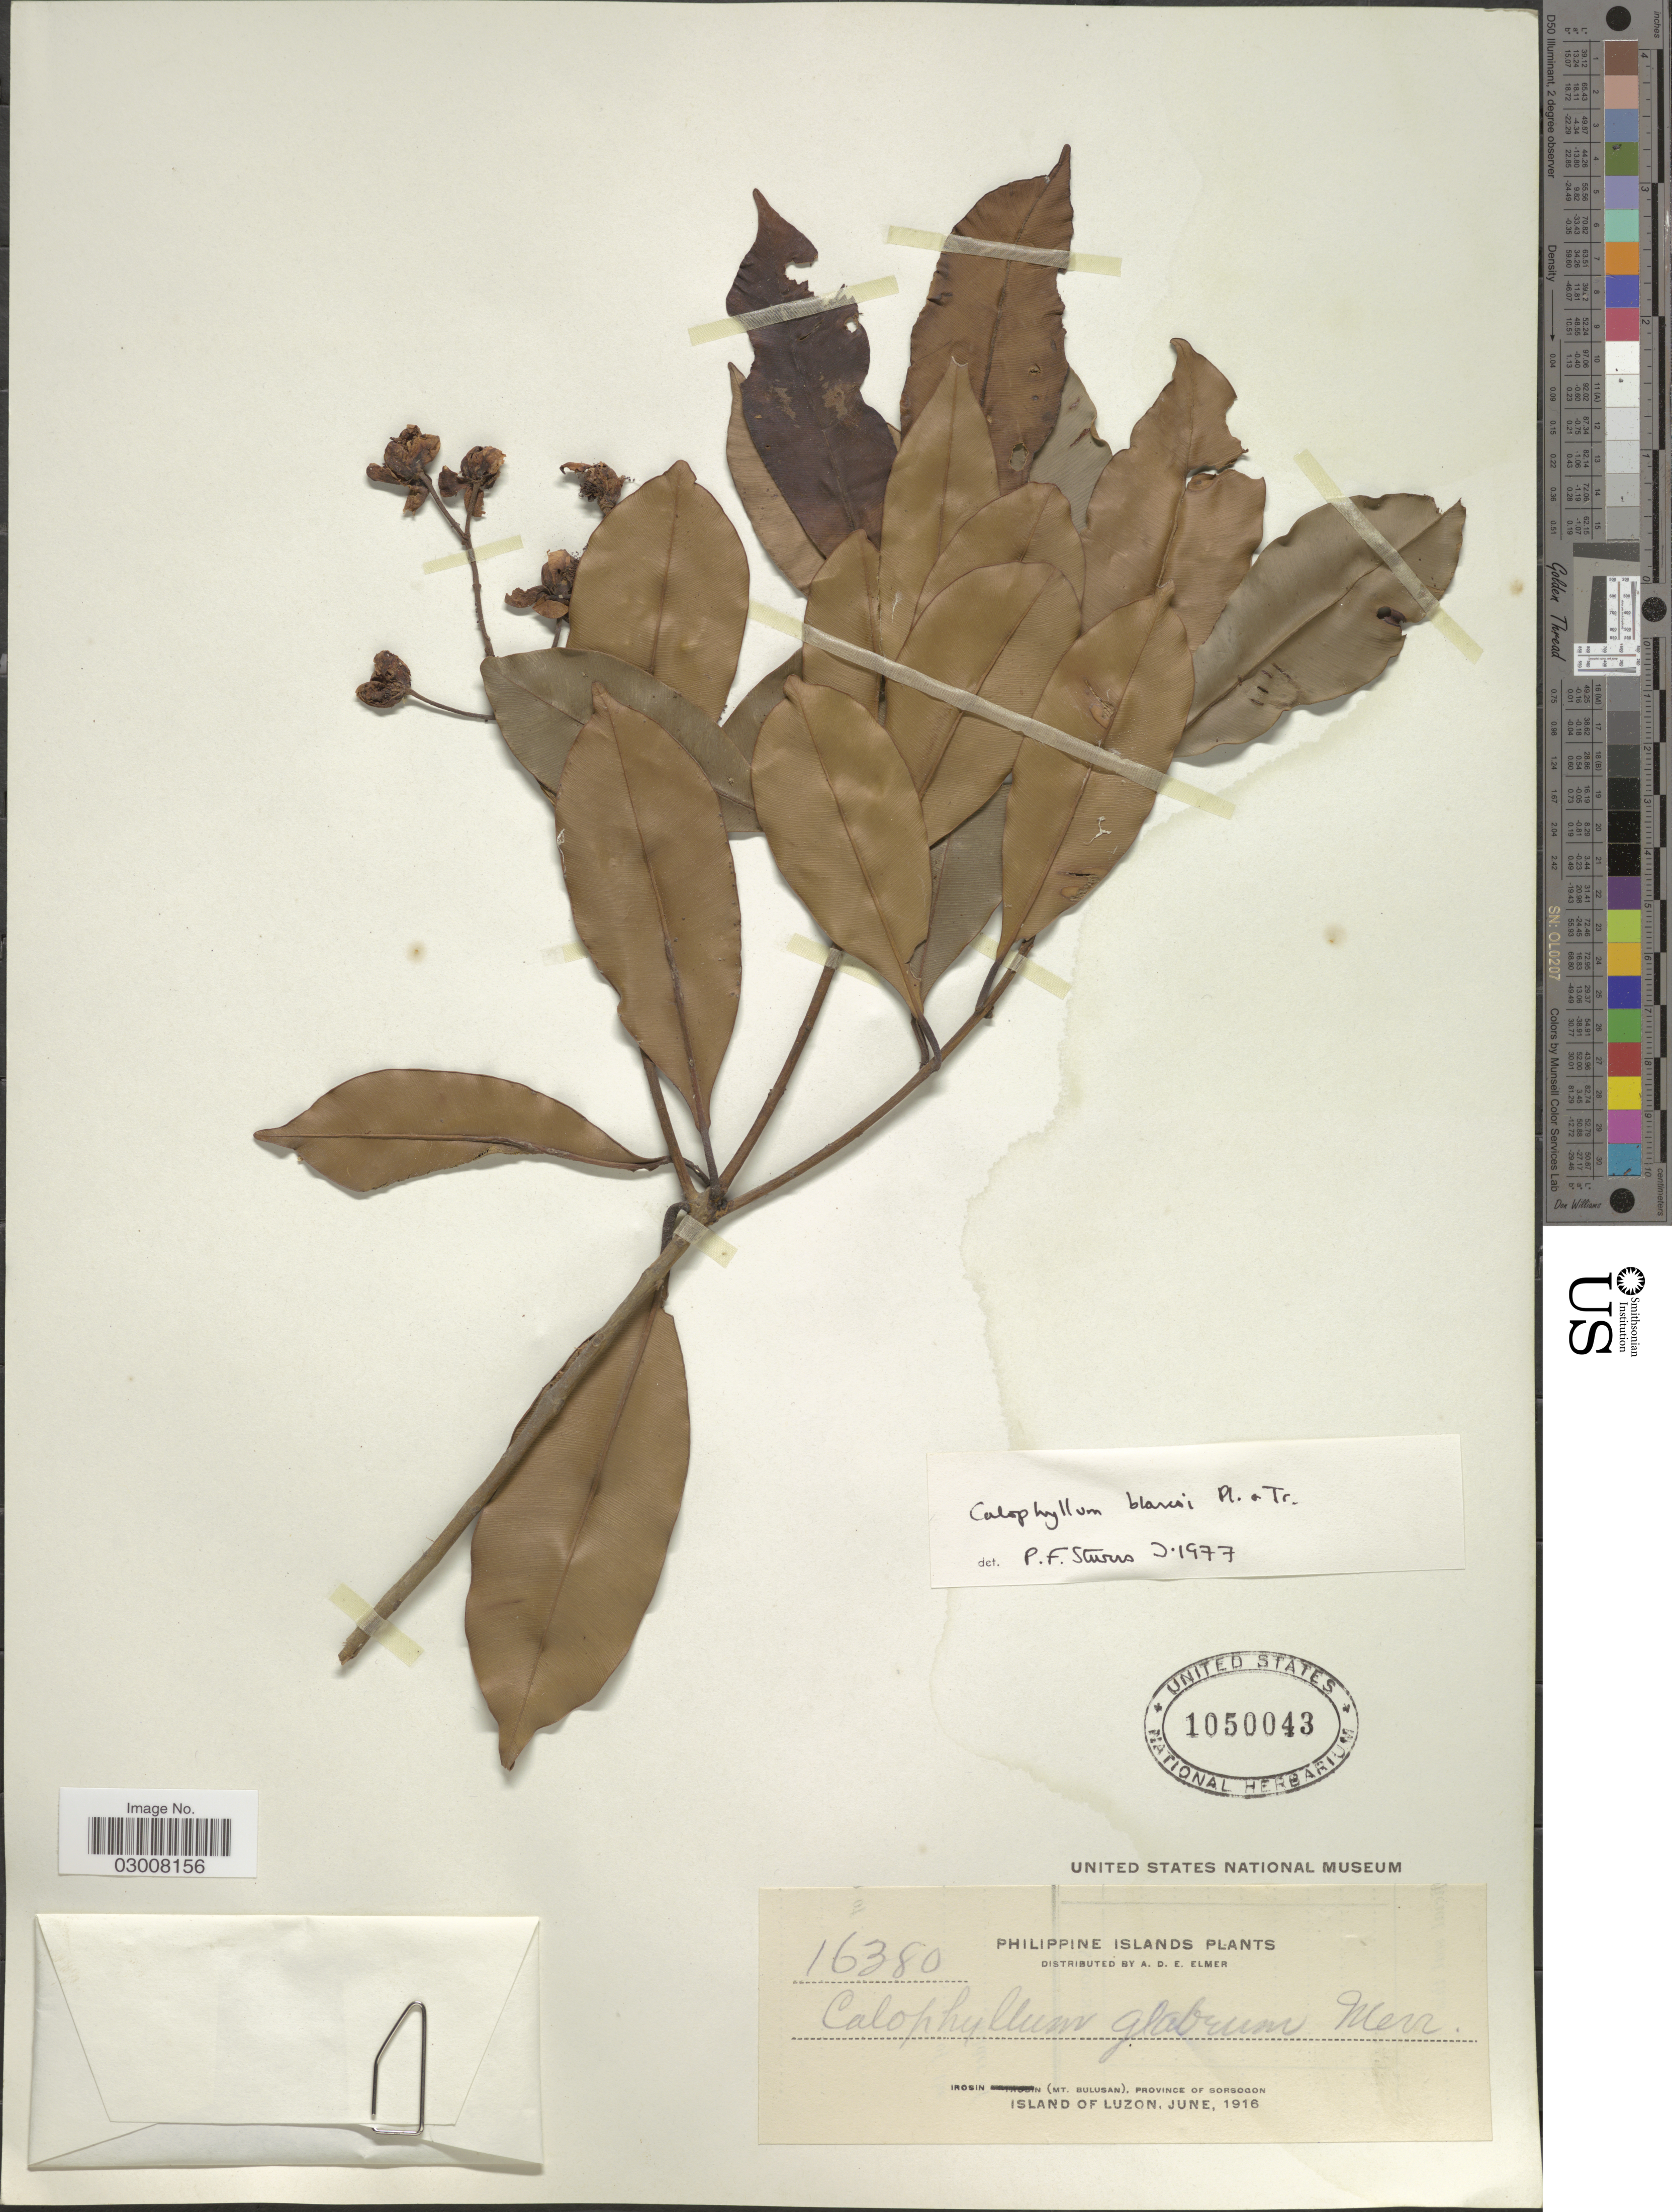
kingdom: Plantae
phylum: Tracheophyta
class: Magnoliopsida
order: Malpighiales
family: Calophyllaceae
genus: Calophyllum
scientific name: Calophyllum blancoi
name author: Planch. & Triana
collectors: A. D. E. Elmer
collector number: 16380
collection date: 1916-06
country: Philippines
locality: Irosin (Mt. Bulusan), Province of Sorsogon. Island of Luzon.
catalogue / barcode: US 1050043